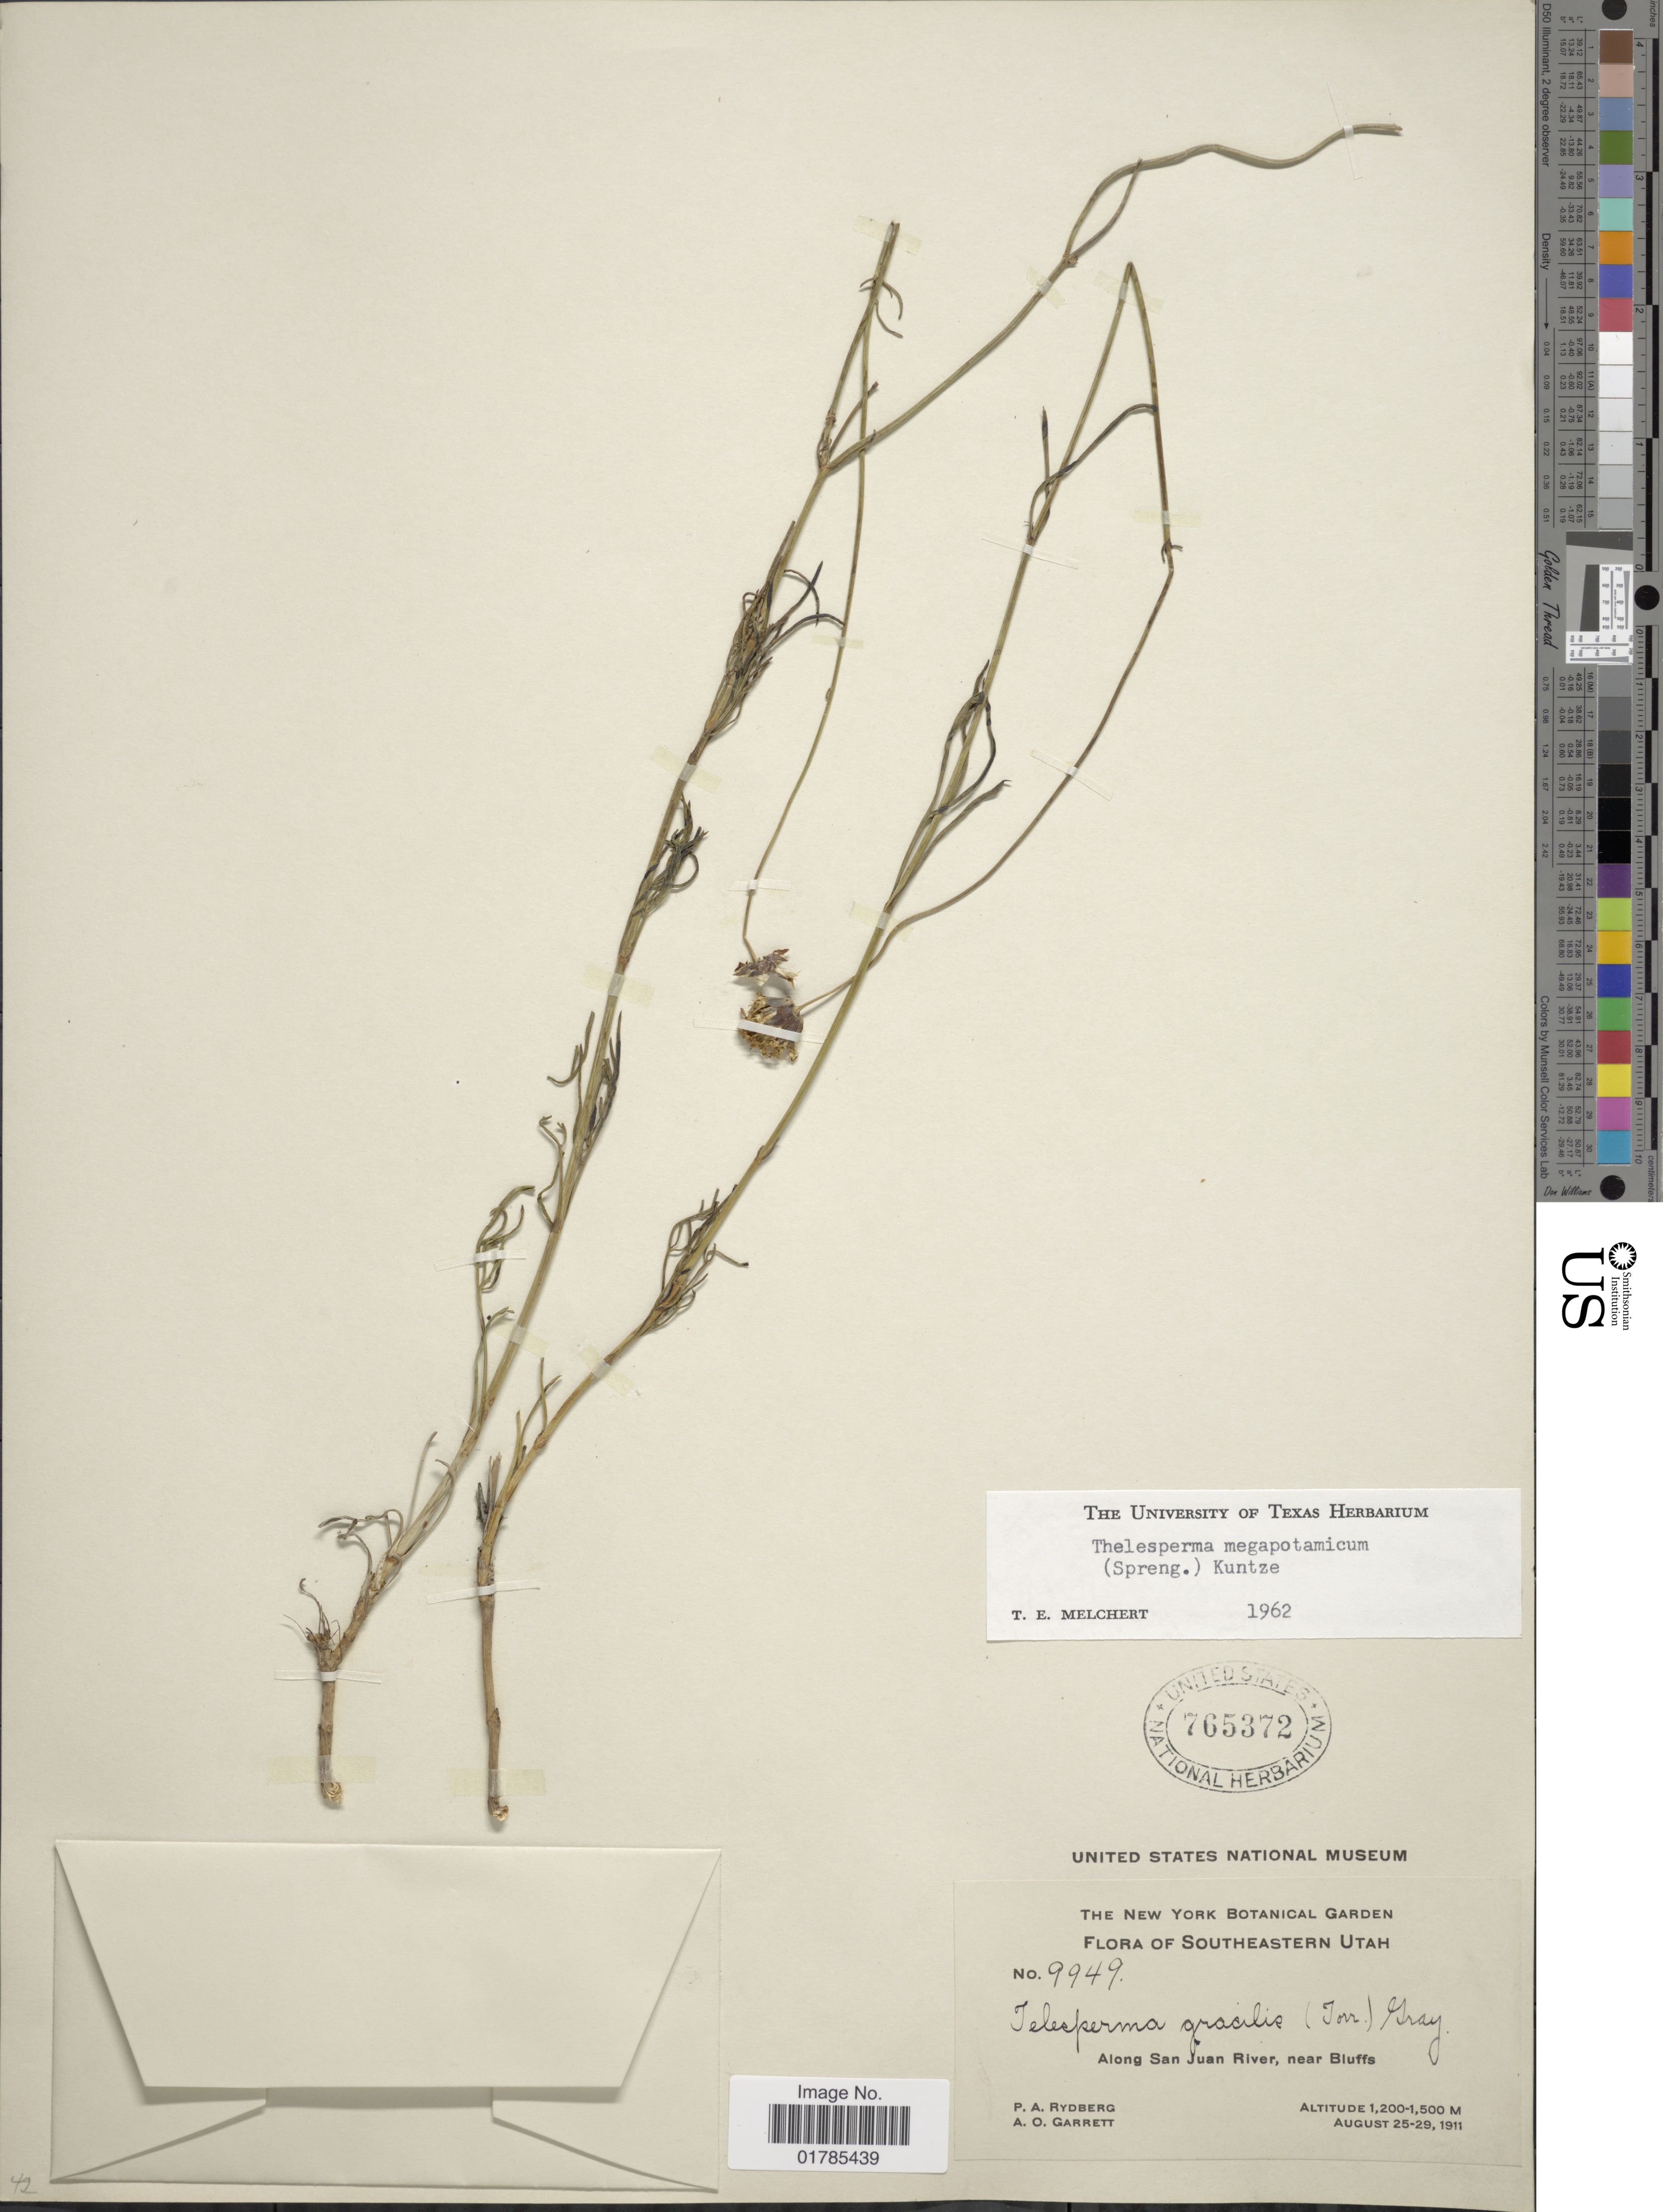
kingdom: Plantae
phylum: Tracheophyta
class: Magnoliopsida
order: Asterales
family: Asteraceae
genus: Thelesperma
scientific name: Thelesperma megapotamicum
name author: (Spreng.) Herter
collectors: P. A. Rydberg & A. O. Garrett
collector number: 9949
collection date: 1911-08-25/1911-08-29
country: United States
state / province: Utah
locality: Southeastern Utah, Along San Juan River, near Bluffs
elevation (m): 1200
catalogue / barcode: US 765372